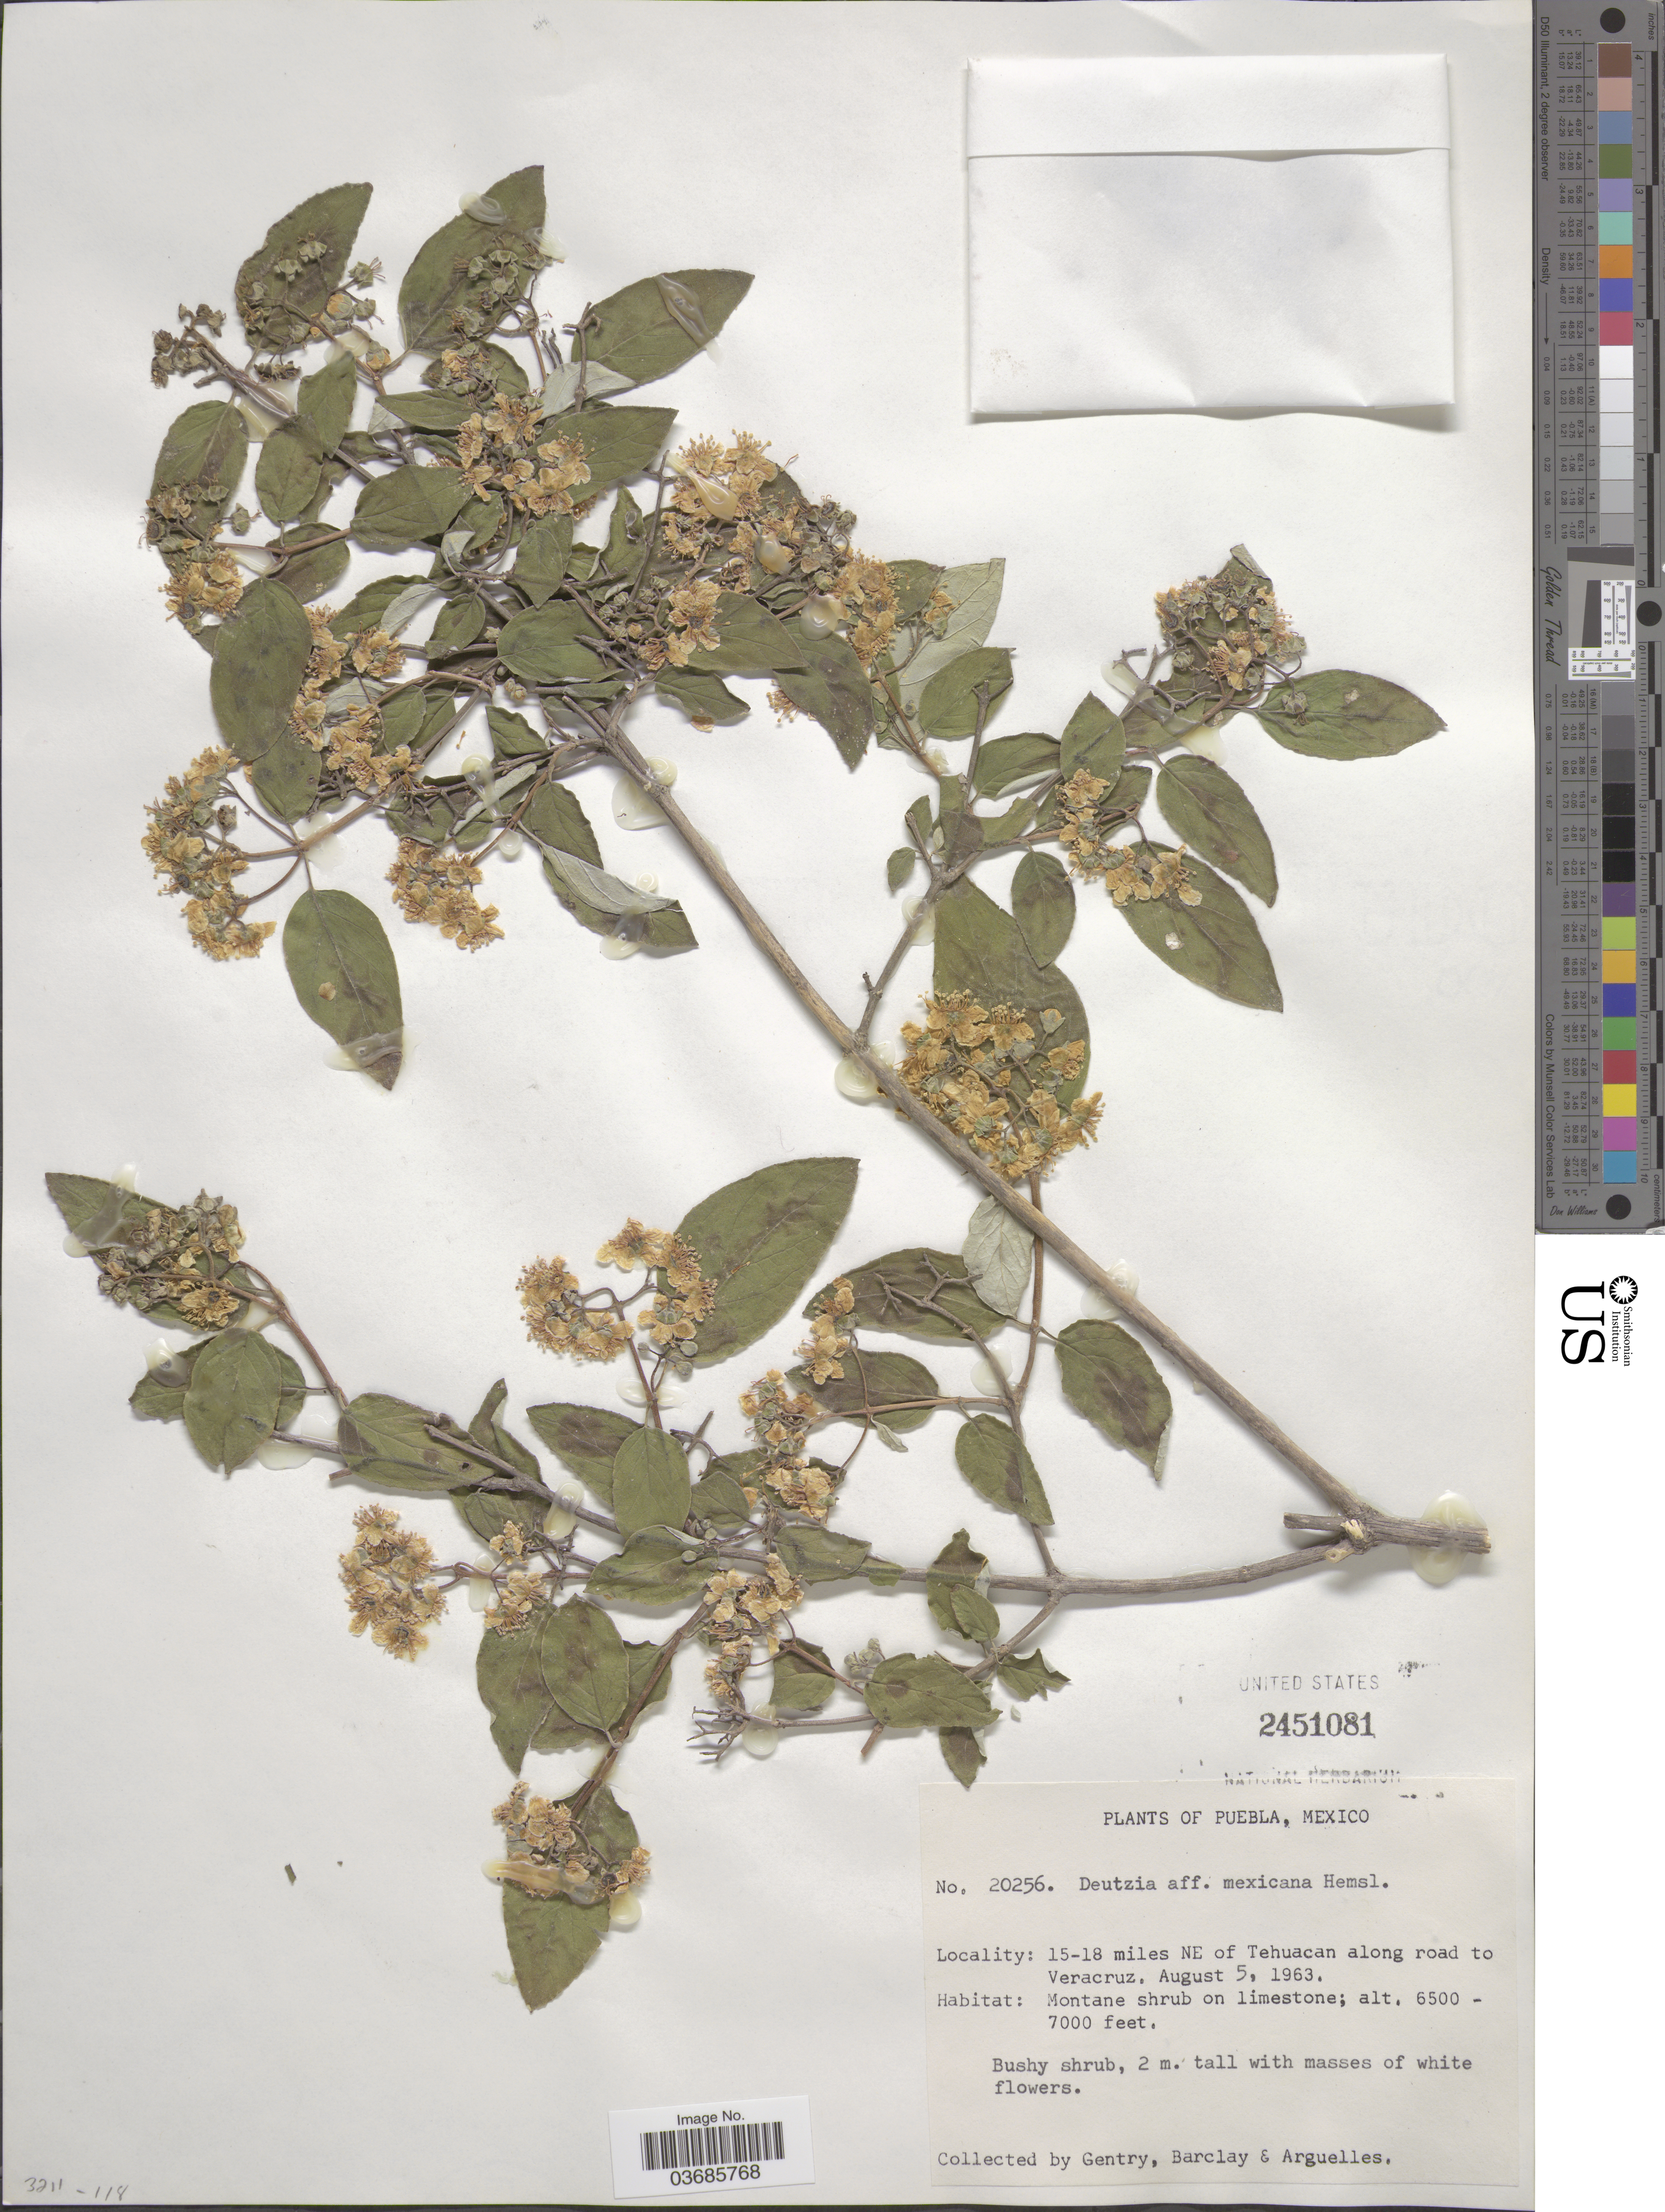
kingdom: Plantae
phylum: Tracheophyta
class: Magnoliopsida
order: Cornales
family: Hydrangeaceae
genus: Deutzia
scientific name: Deutzia mexicana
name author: Hemsl.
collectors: Gentry, --, -- Barclay & Arguelles, --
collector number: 20256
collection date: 1963-08-05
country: Mexico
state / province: Puebla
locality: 15-18 miles NE of Tehuacan along road to Veracruz.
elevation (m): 1981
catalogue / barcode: US 2451081